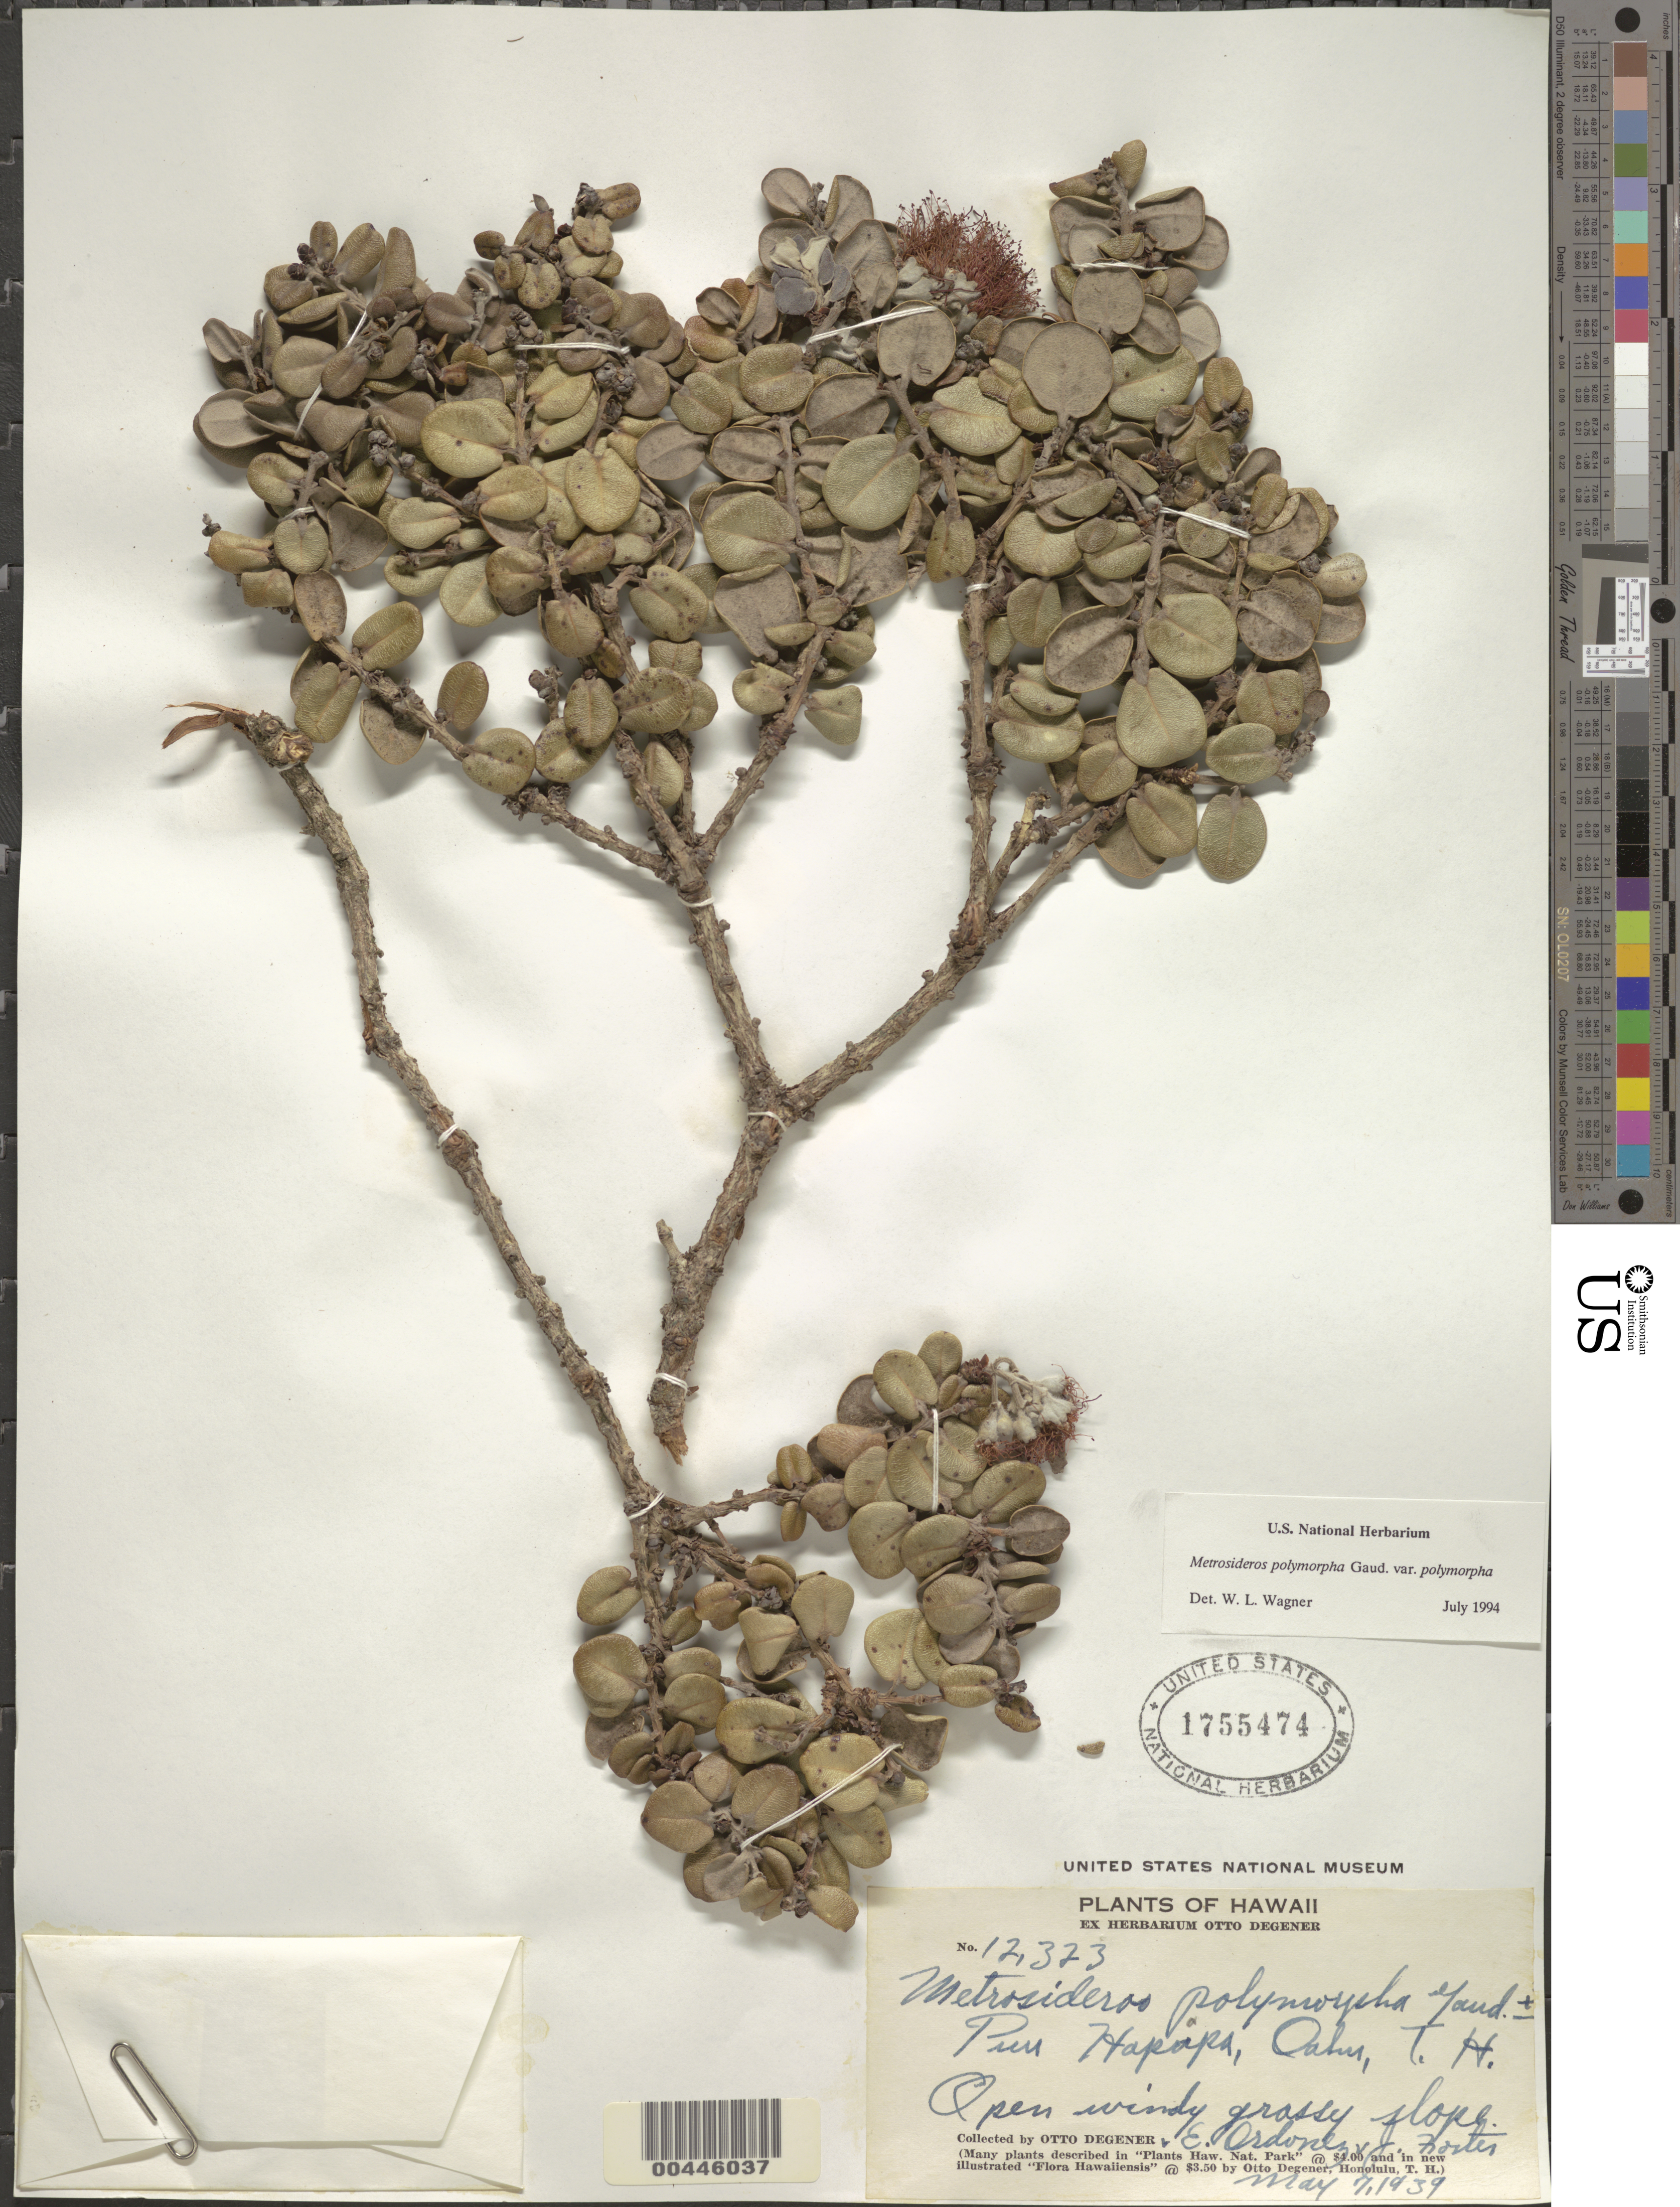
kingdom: Plantae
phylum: Tracheophyta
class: Magnoliopsida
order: Myrtales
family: Myrtaceae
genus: Metrosideros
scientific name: Metrosideros polymorpha var. polymorpha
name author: Gaudich.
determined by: Wagner, W. L., (BOT), Smithsonian Institution - National Museum of Natural History (UNITED STATES)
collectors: O. Degener, E. Ordonez & J. Foster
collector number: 12323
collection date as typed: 7 May 1939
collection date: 1939-05-07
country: United States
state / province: Hawaii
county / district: Honolulu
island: Oahu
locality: Puu Hapapa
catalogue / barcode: US 1755474